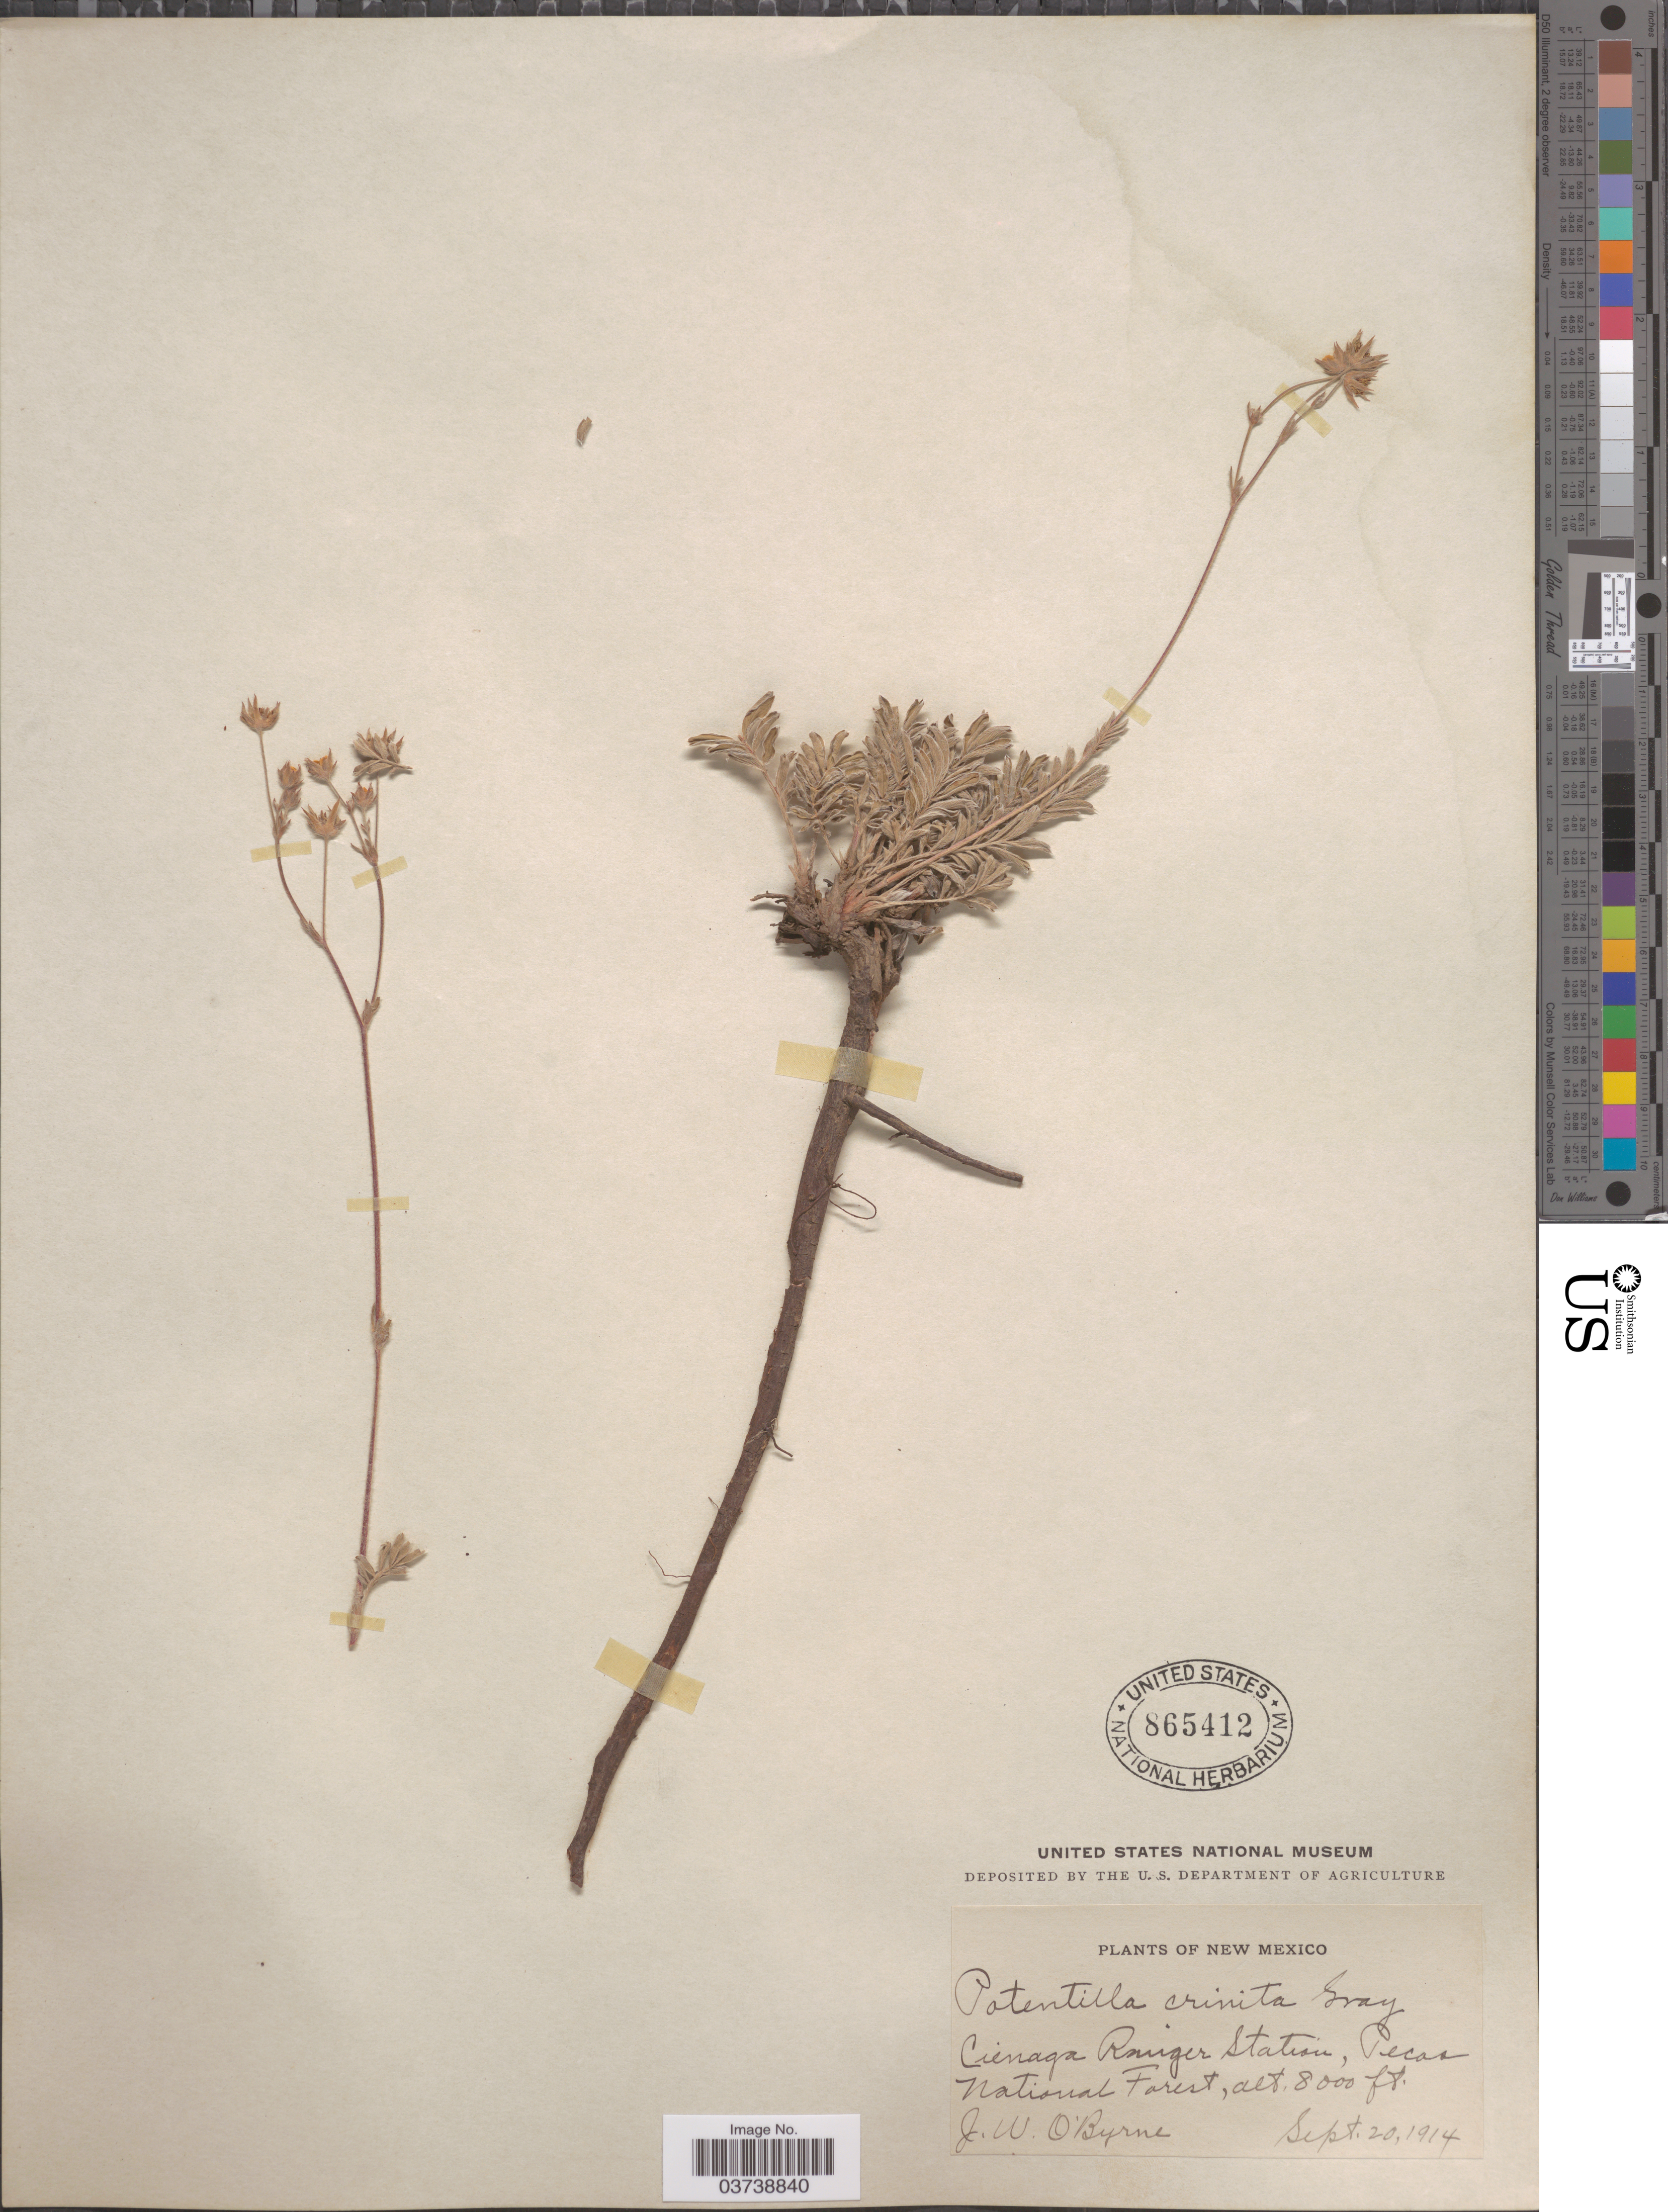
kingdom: Plantae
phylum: Tracheophyta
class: Magnoliopsida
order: Rosales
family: Rosaceae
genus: Potentilla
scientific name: Potentilla crinita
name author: A. Gray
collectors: J. O'Byrne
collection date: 1914-09-20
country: United States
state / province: New Mexico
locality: Cienaga Ranger Station, Pecas National Forest.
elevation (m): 2438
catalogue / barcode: US 865412